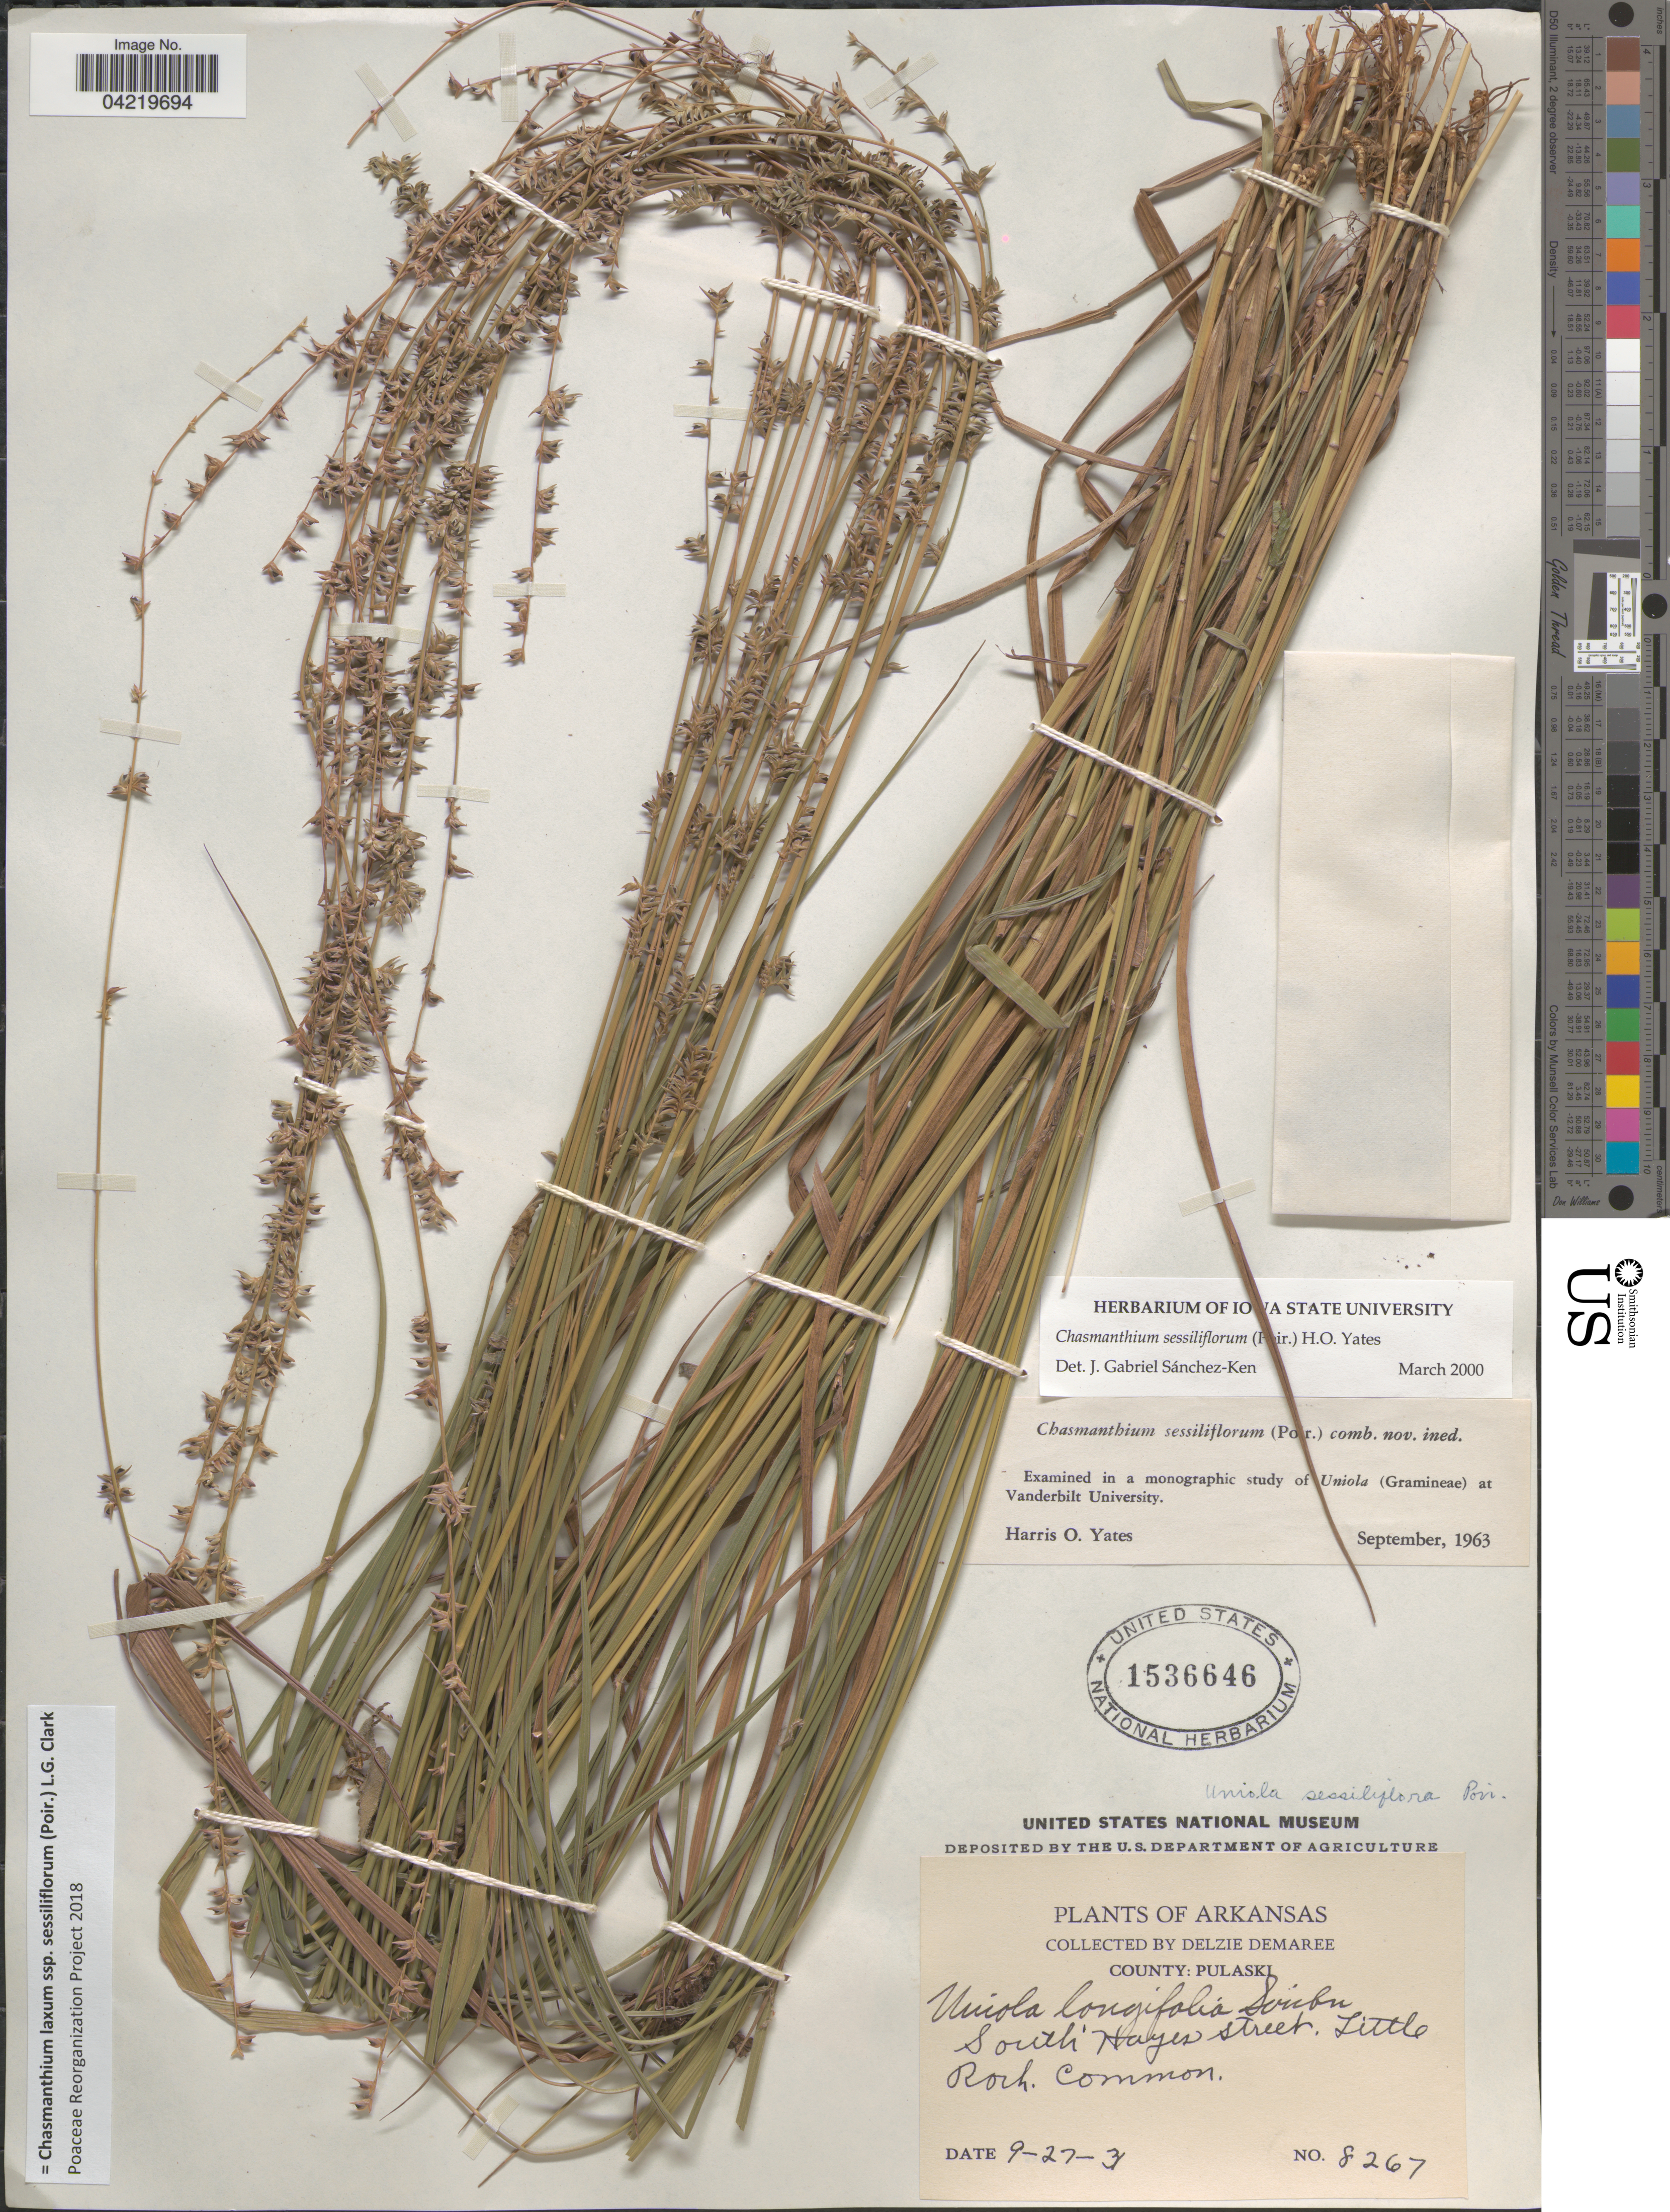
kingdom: Plantae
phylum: Tracheophyta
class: Liliopsida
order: Poales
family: Poaceae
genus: Chasmanthium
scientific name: Chasmanthium laxum subsp. sessiliflorum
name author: (L.) H.O. Yates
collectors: D. Demaree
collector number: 8267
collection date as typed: Transcribed d/m/y: 27/9/31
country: United States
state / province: Arkansas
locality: County: Pulaski. South Hayes Street. Little Rock.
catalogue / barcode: US 1536646